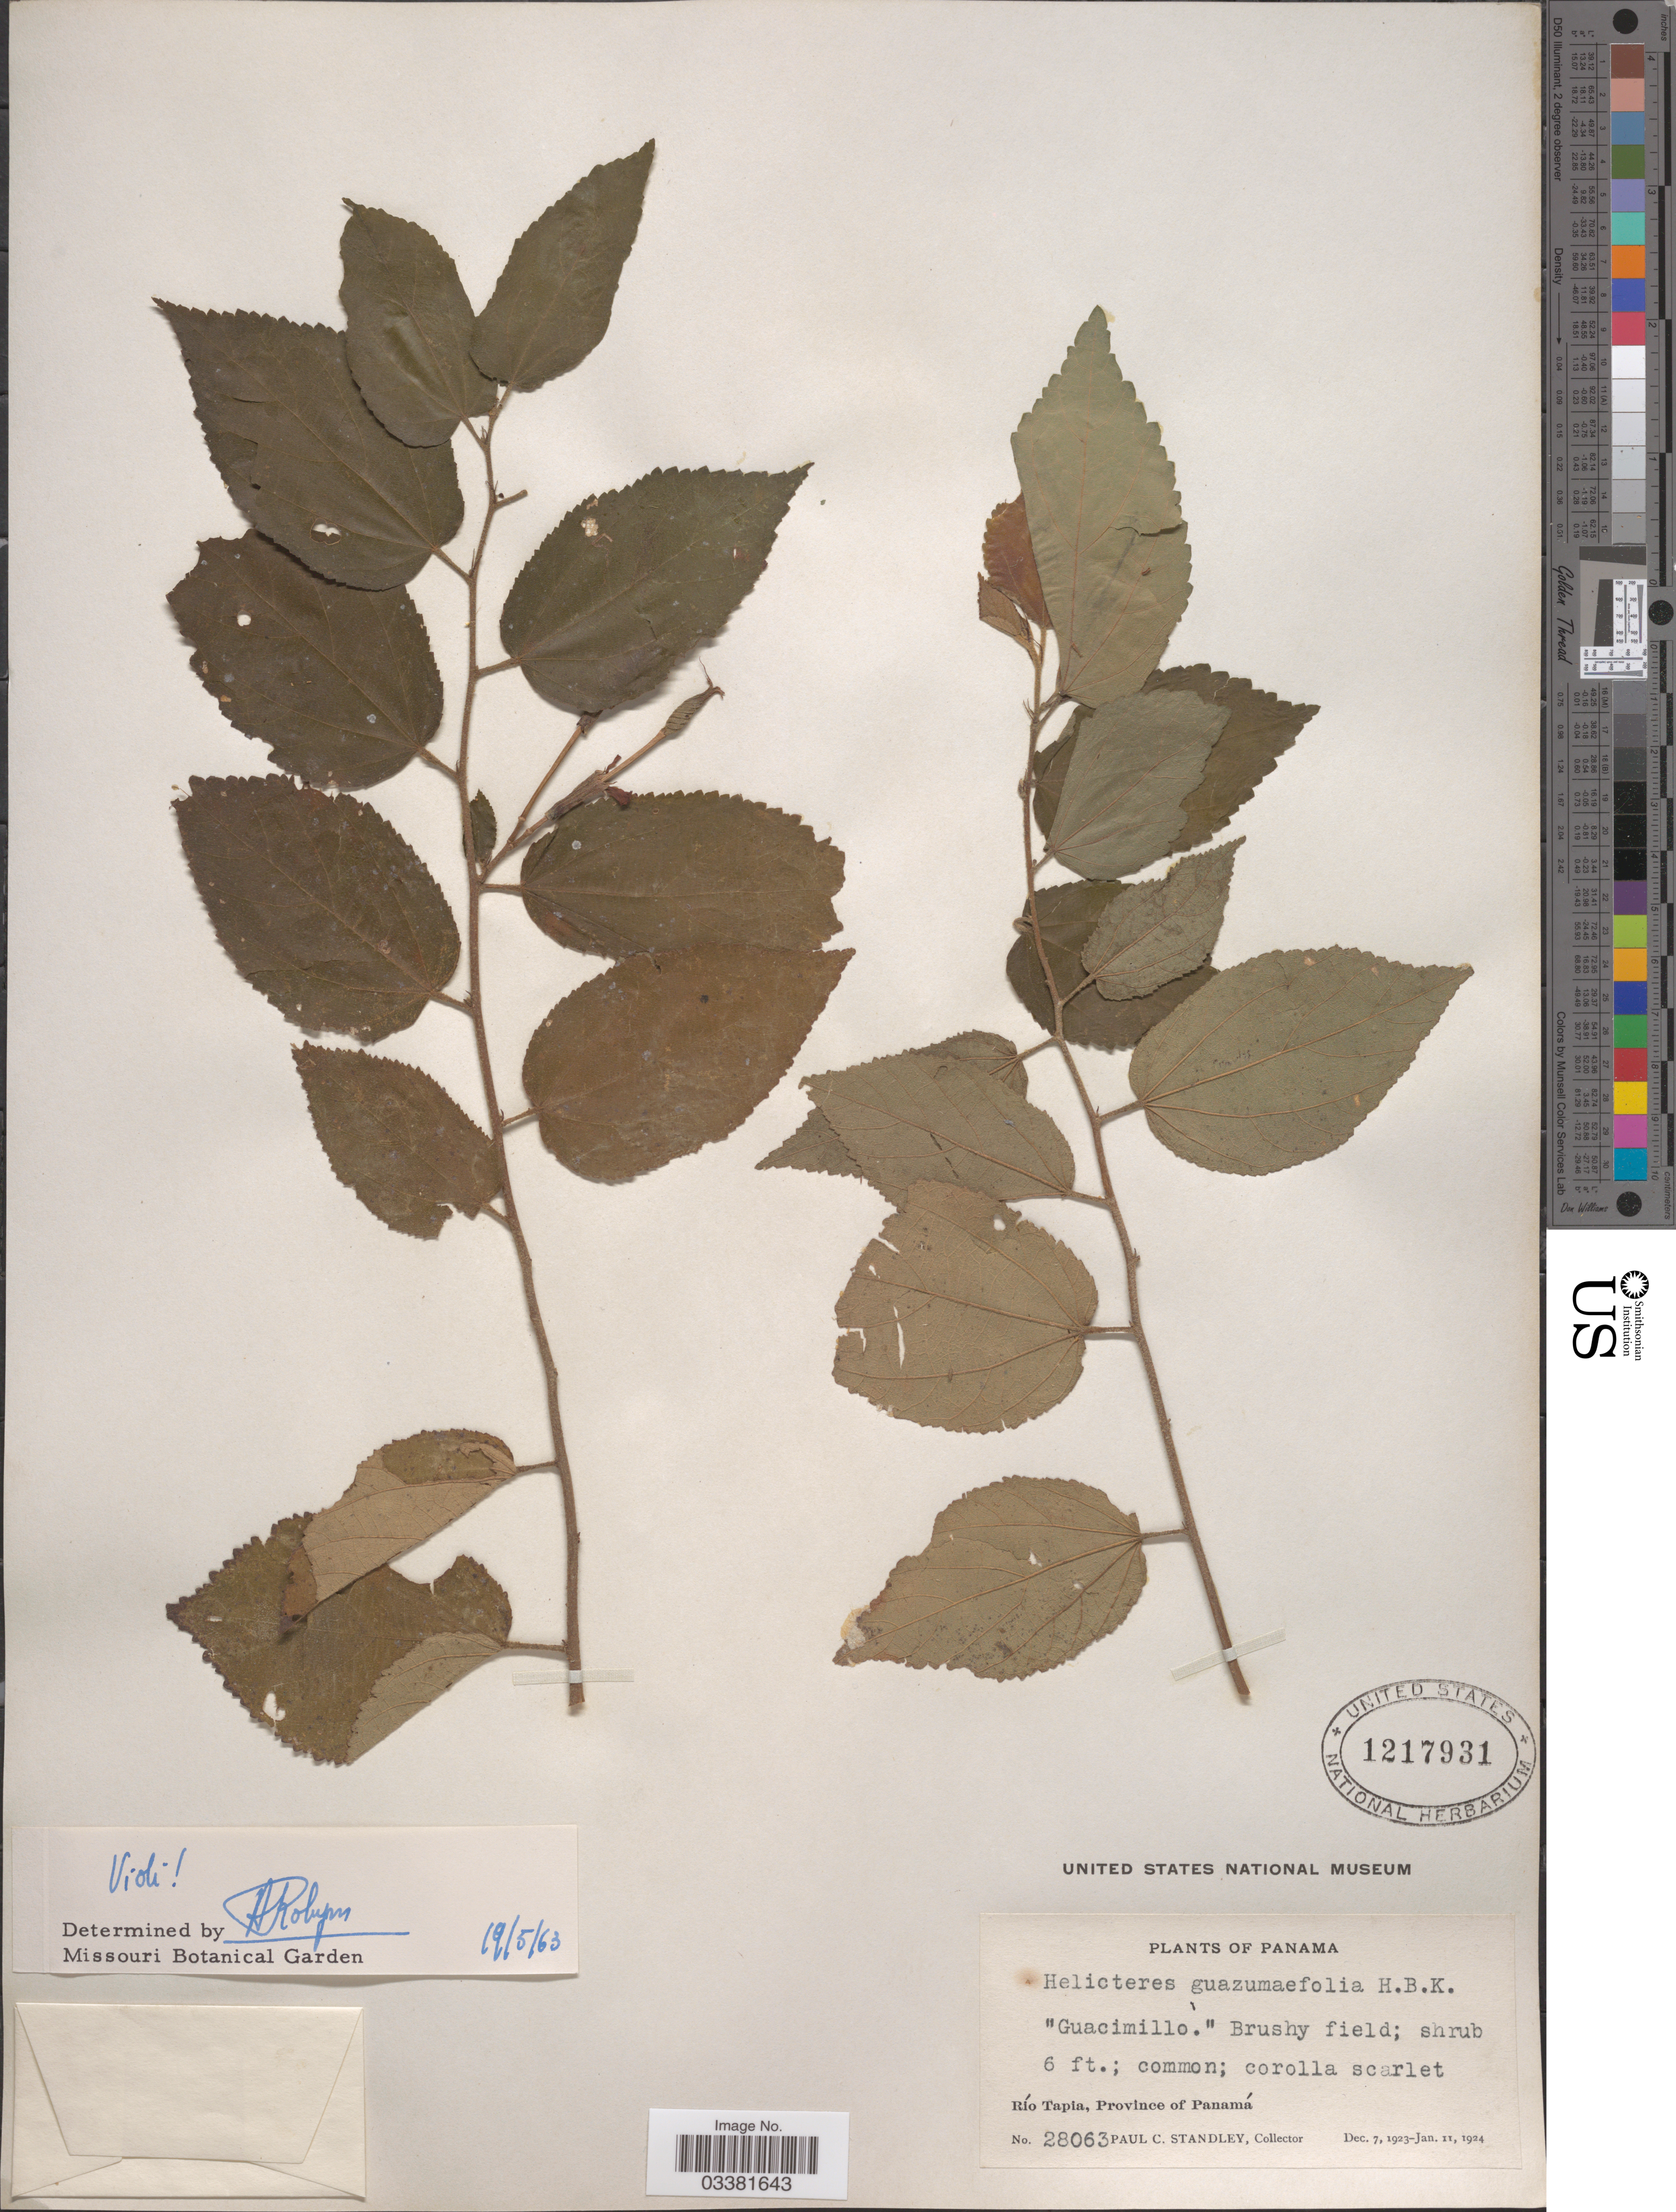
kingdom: Plantae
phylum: Tracheophyta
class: Magnoliopsida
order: Malvales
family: Malvaceae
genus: Helicteres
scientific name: Helicteres guazumifolia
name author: Kunth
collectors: P. C. Standley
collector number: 28063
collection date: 1923-12-07/1924-01-11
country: Panama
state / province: Panamá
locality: Río Tapia.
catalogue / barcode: US 1217931